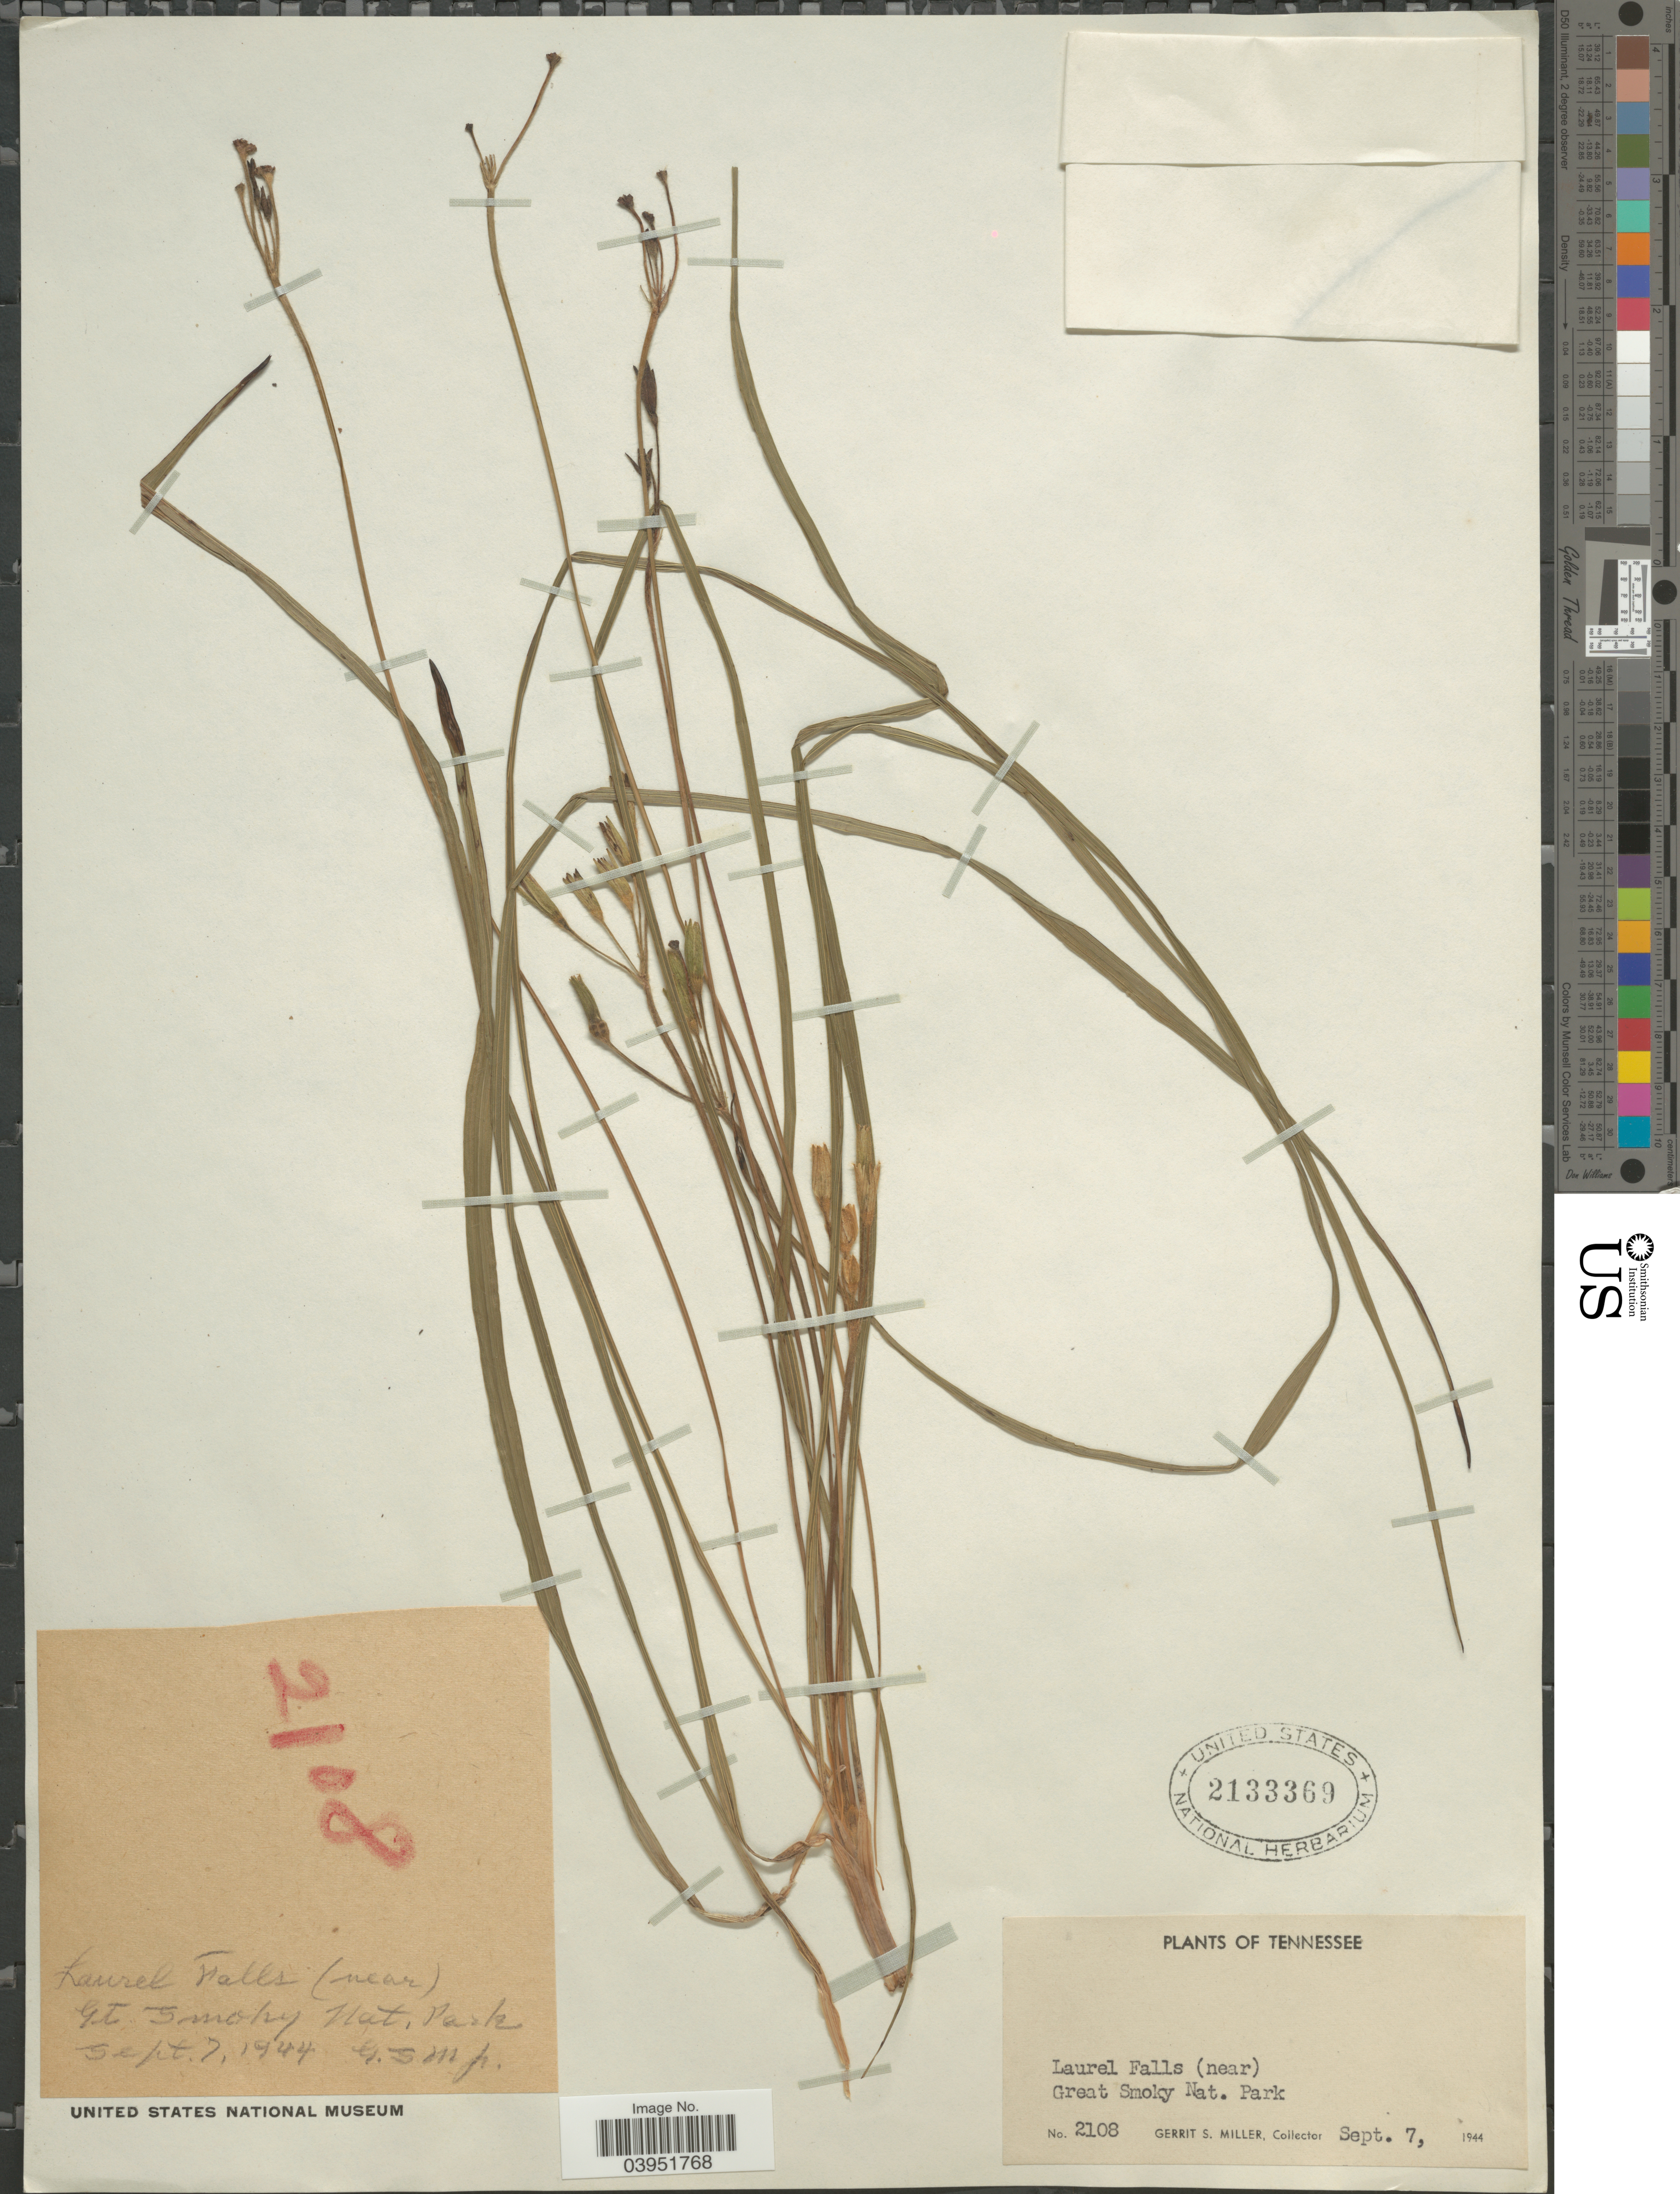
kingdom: Plantae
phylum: Tracheophyta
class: Liliopsida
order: Asparagales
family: Iridaceae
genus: Sisyrinchium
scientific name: Sisyrinchium sp.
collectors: G. S. Miller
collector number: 2108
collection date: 1944-09-07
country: United States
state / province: Tennessee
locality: Laurel Falls (near) Great Smoky Nat. Park.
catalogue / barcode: US 2133369